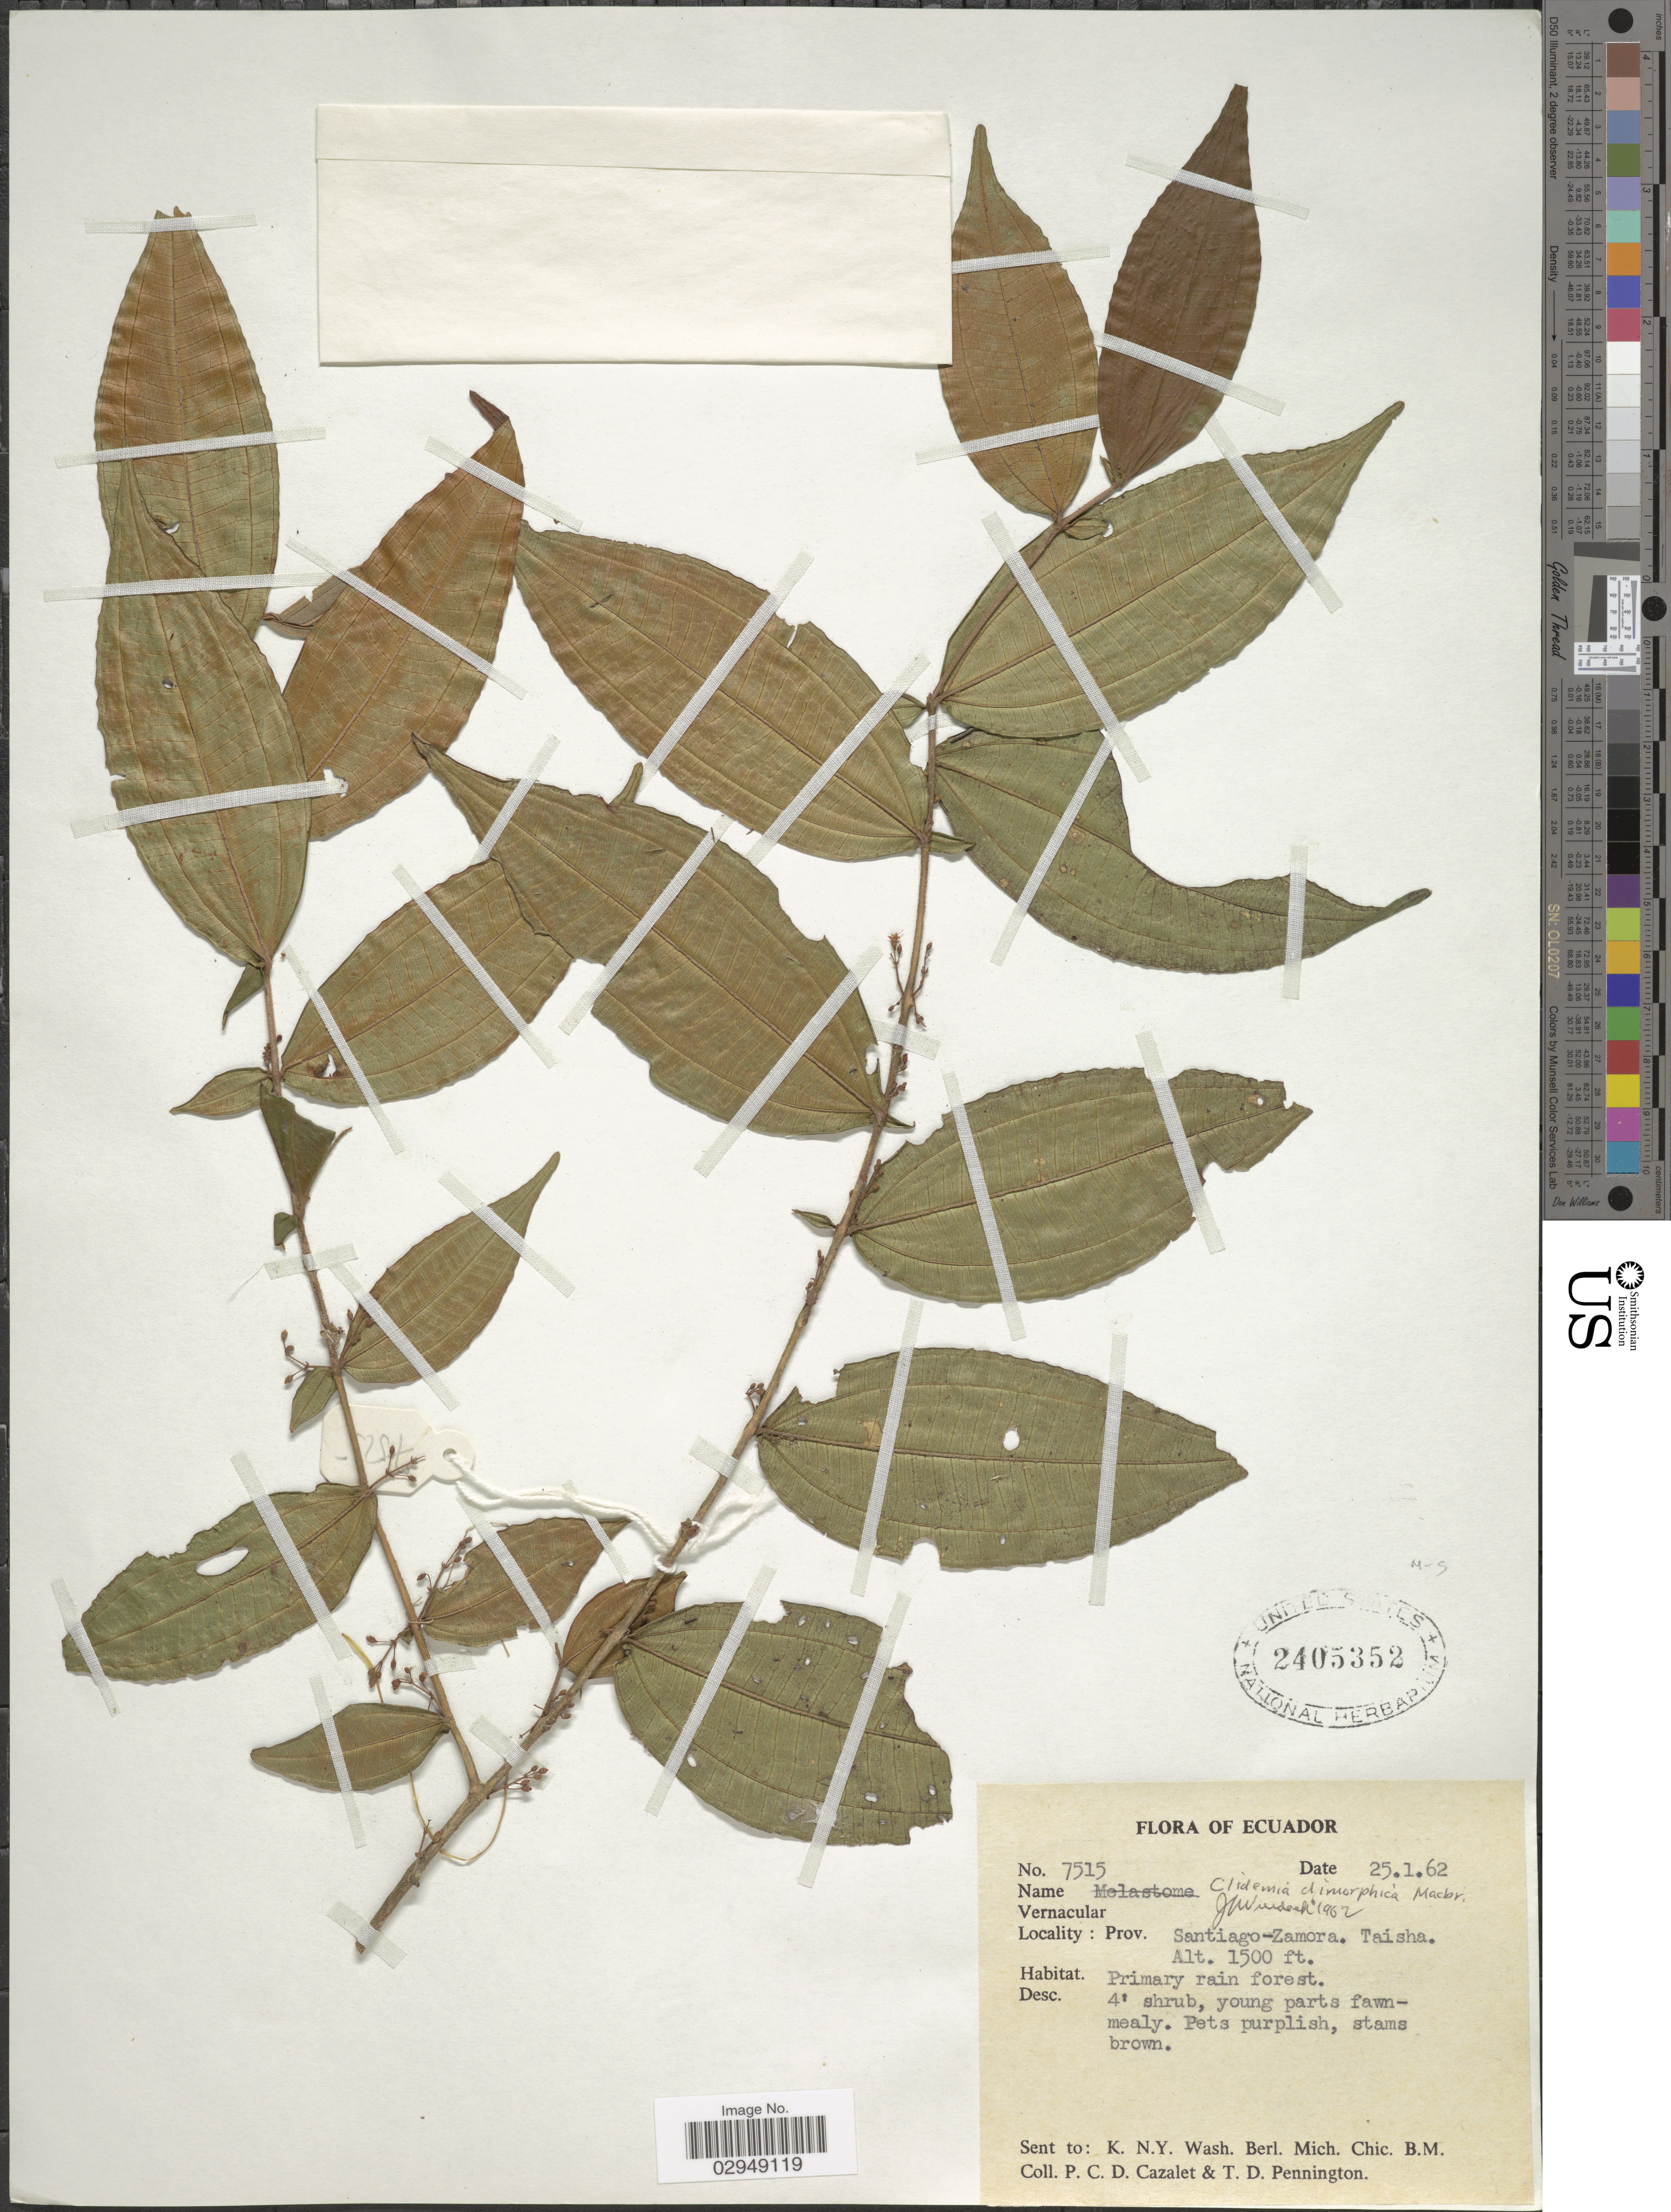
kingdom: Plantae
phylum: Tracheophyta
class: Magnoliopsida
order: Myrtales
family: Melastomataceae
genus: Clidemia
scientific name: Clidemia dimorphica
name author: J.F. Macbr.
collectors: P. C. D. Cazalet & T. D. Pennington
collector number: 7515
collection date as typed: Transcribed d/m/y: 25/1/62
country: Ecuador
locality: Prov. Santiago-Zamora, Taisha.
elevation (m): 457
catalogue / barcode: US 2405352